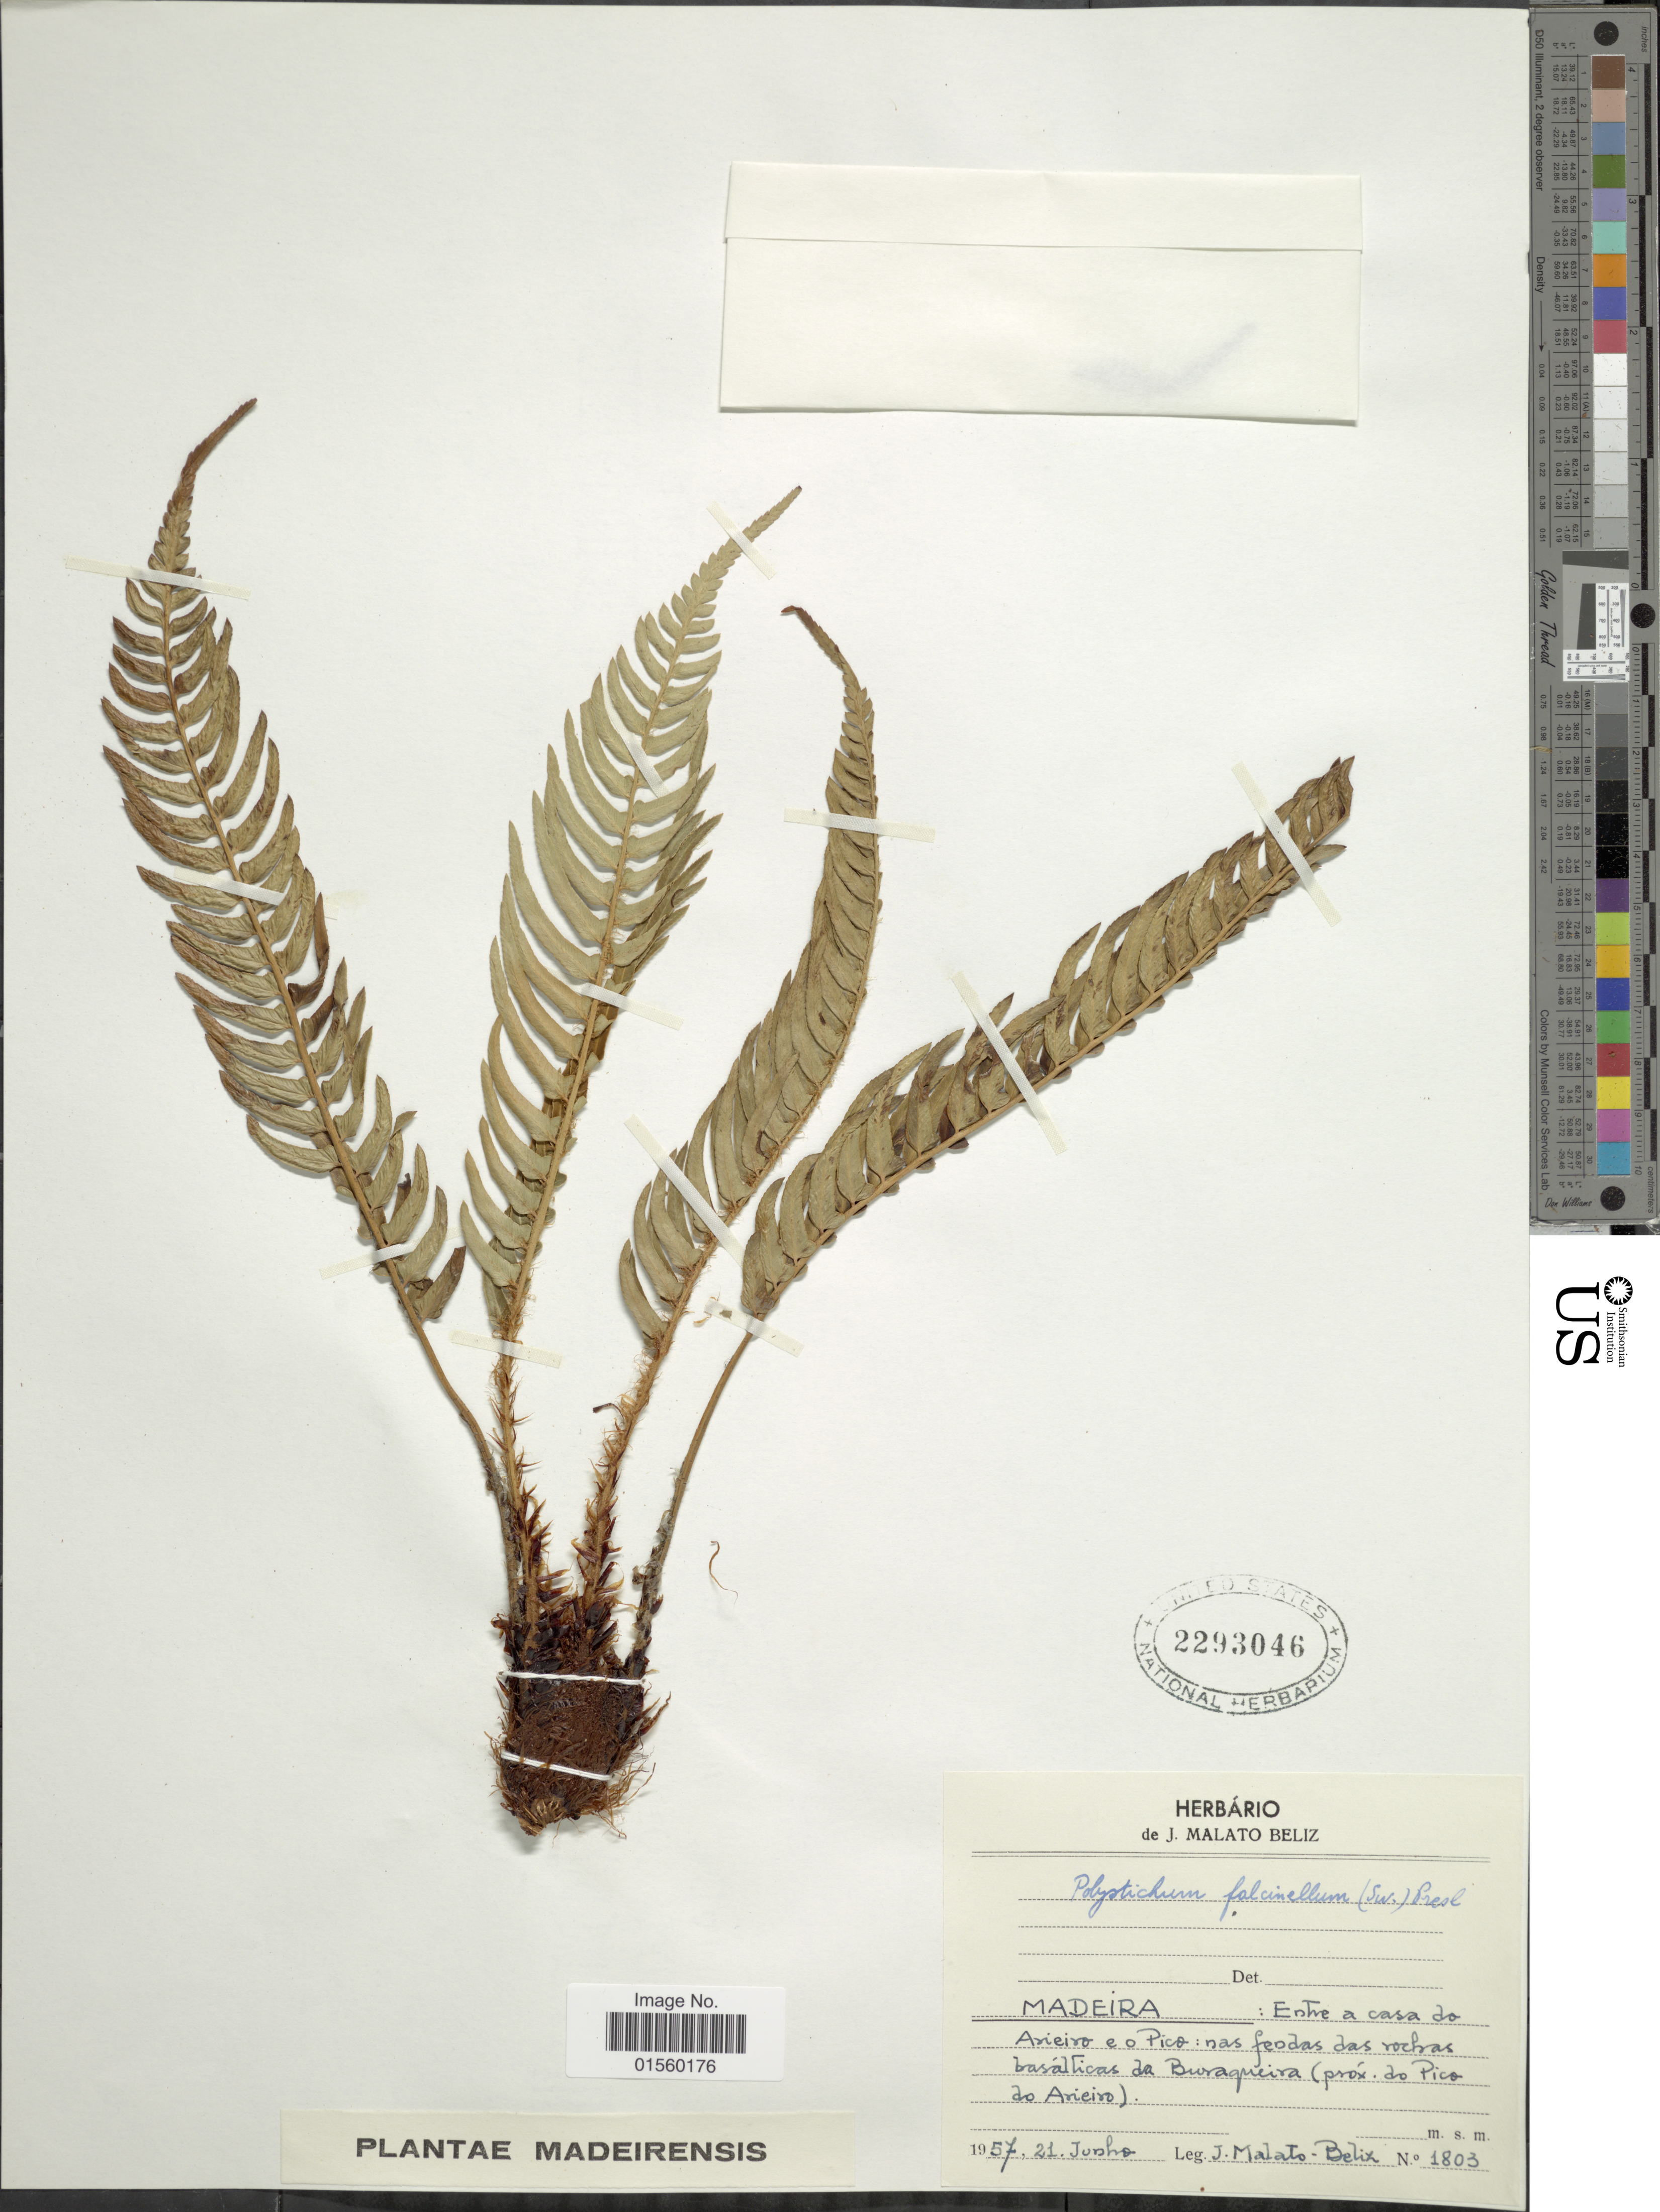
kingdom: Plantae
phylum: Tracheophyta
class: Polypodiopsida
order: Polypodiales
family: Dryopteridaceae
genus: Polystichum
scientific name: Polystichum falcinellum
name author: C. Presl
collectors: J. Malato-Beliz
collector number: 1803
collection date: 1957-01-21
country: Portugal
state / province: Madeira (Aut. Reg.)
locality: Entre a casa do Asieiso e o Pico: nas feodas das rochas brasalticas da Buraquiera (prox. do Pico do Arieiso) [interpreted]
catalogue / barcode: US 2293046